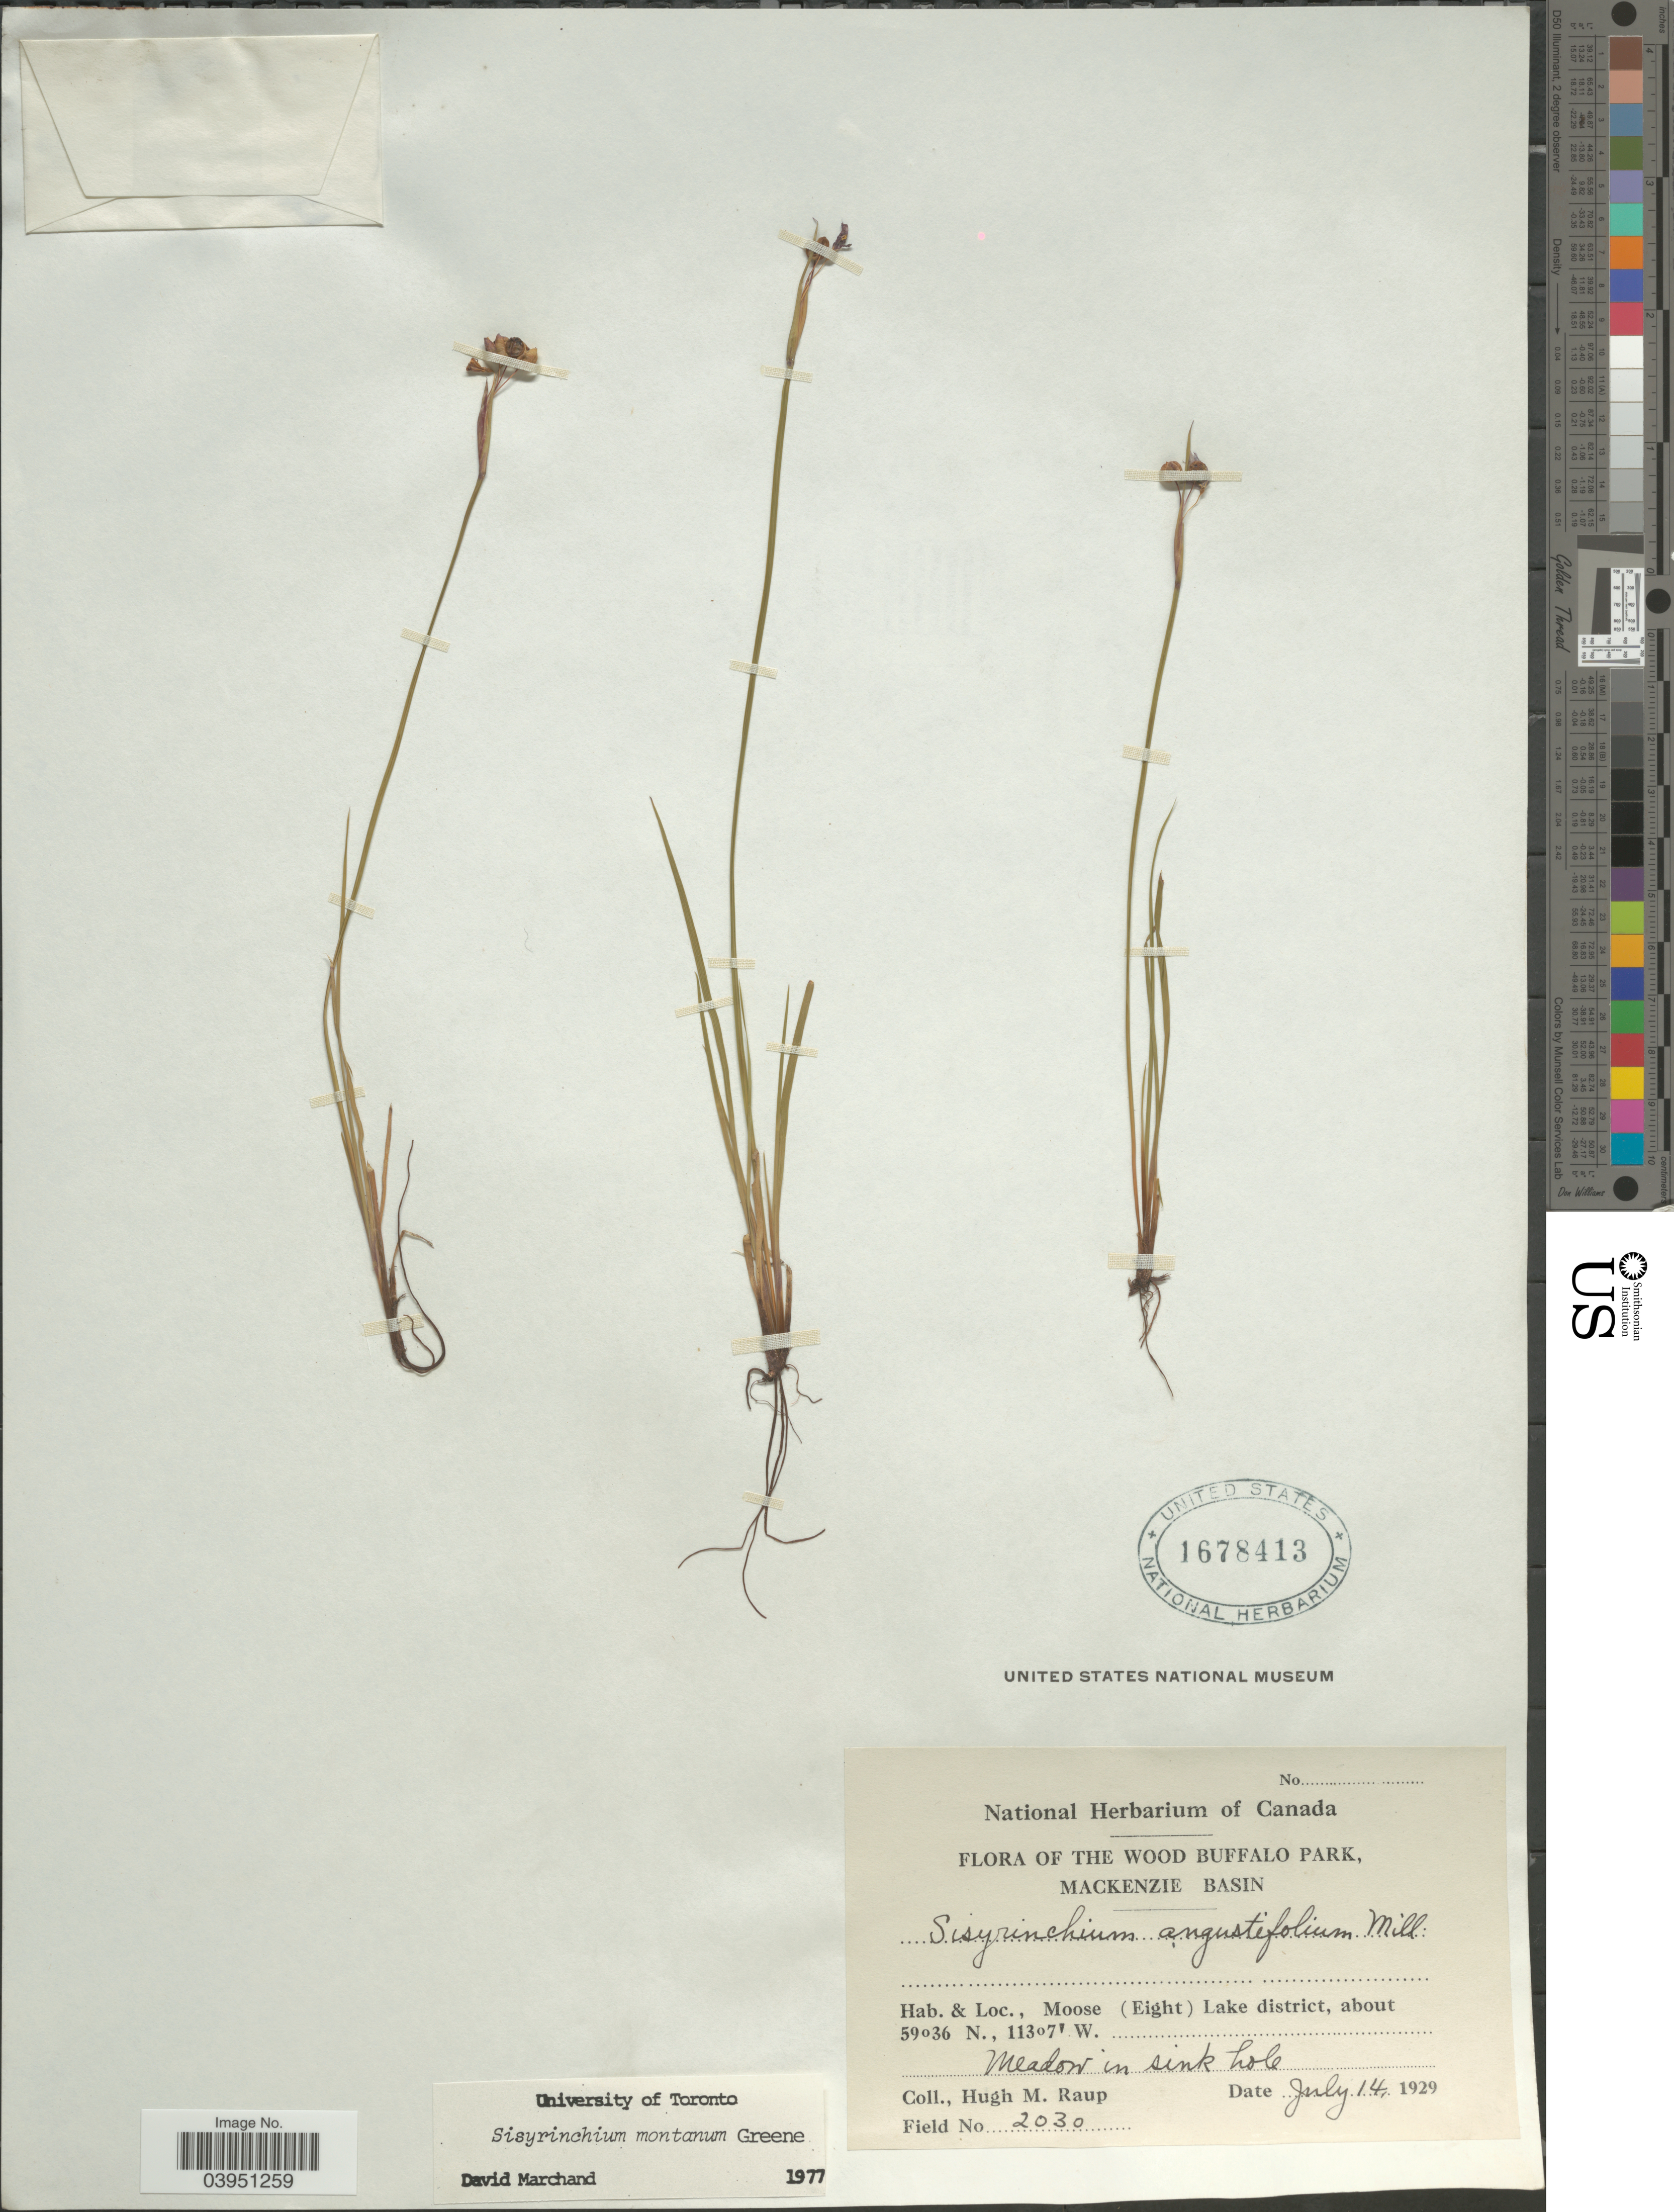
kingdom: Plantae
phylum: Tracheophyta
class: Liliopsida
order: Asparagales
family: Iridaceae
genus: Sisyrinchium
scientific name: Sisyrinchium montanum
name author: Greene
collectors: H. Raup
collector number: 2030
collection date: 1929-07-14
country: Canada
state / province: Alberta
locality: The Wood Buffalo Park, Mackenzie Basin. Moose (Eight) Lake district, Meadow in sink hole.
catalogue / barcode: US 1678413